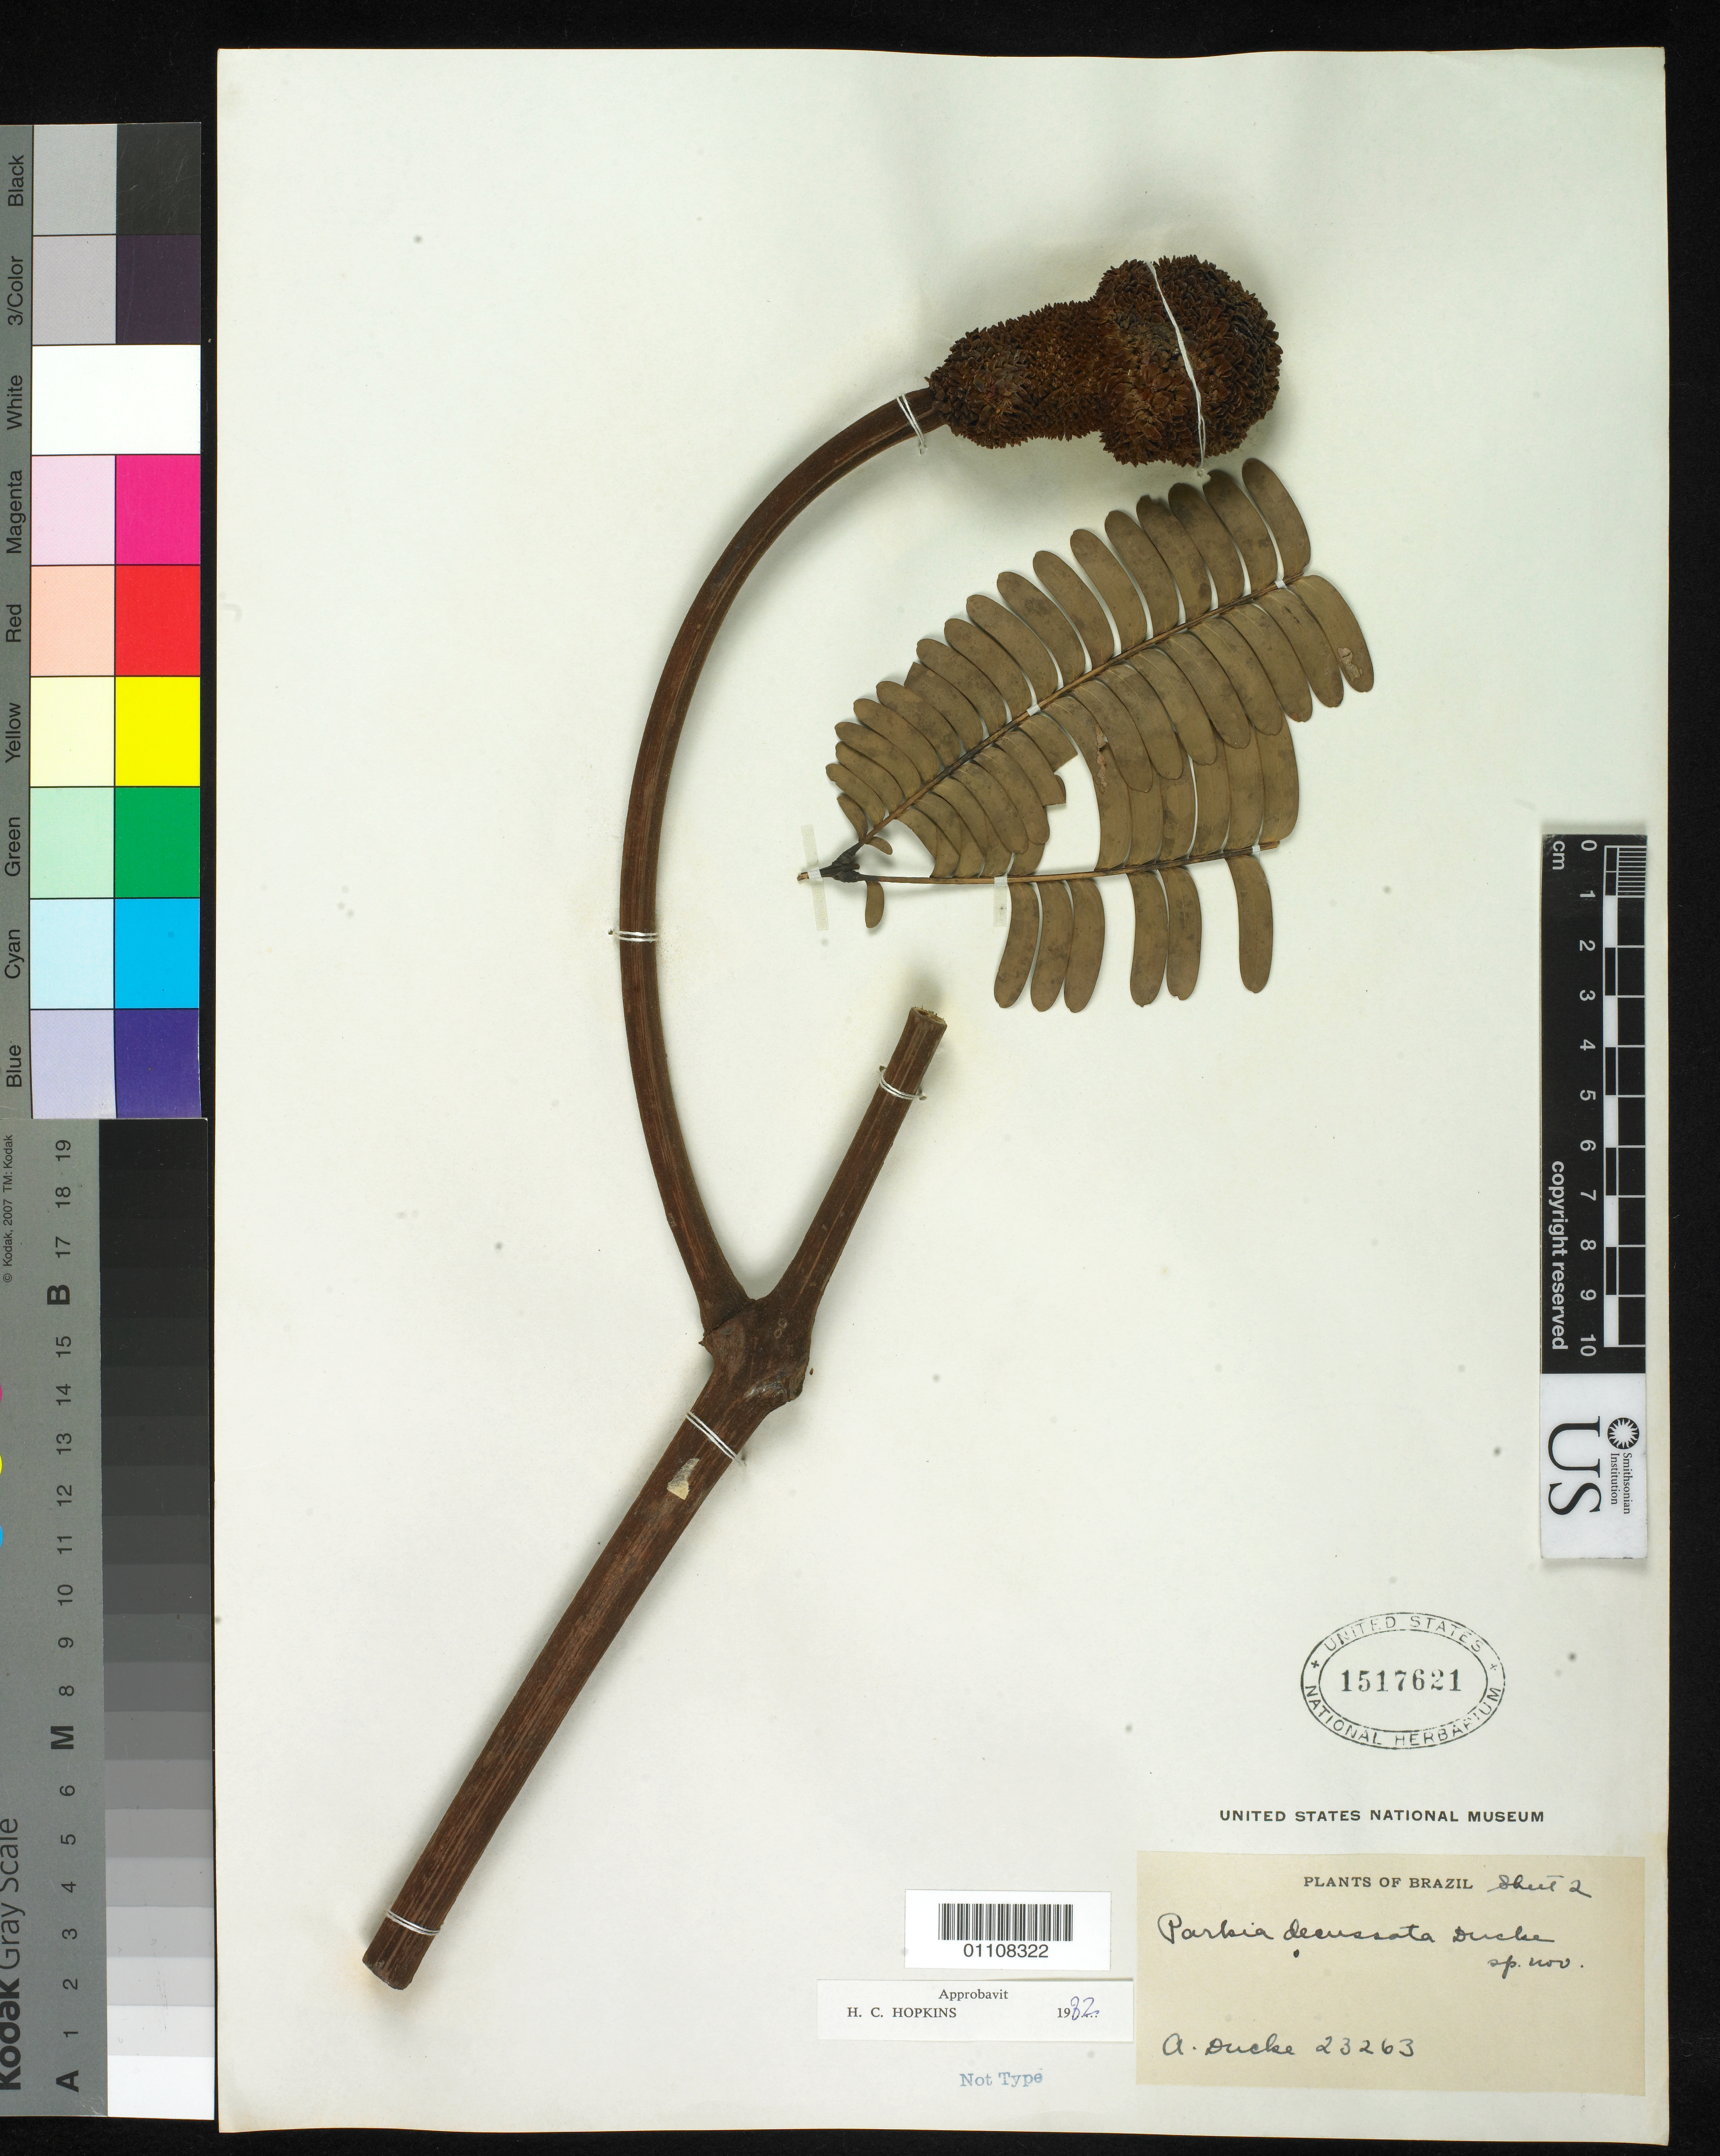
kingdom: Plantae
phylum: Tracheophyta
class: Magnoliopsida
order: Fabales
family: Fabaceae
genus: Parkia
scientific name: Parkia decussata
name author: Ducke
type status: Syntype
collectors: A. Ducke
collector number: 23263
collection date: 1930-01-30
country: Brazil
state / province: Amazonas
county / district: Manaos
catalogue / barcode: US 1517621